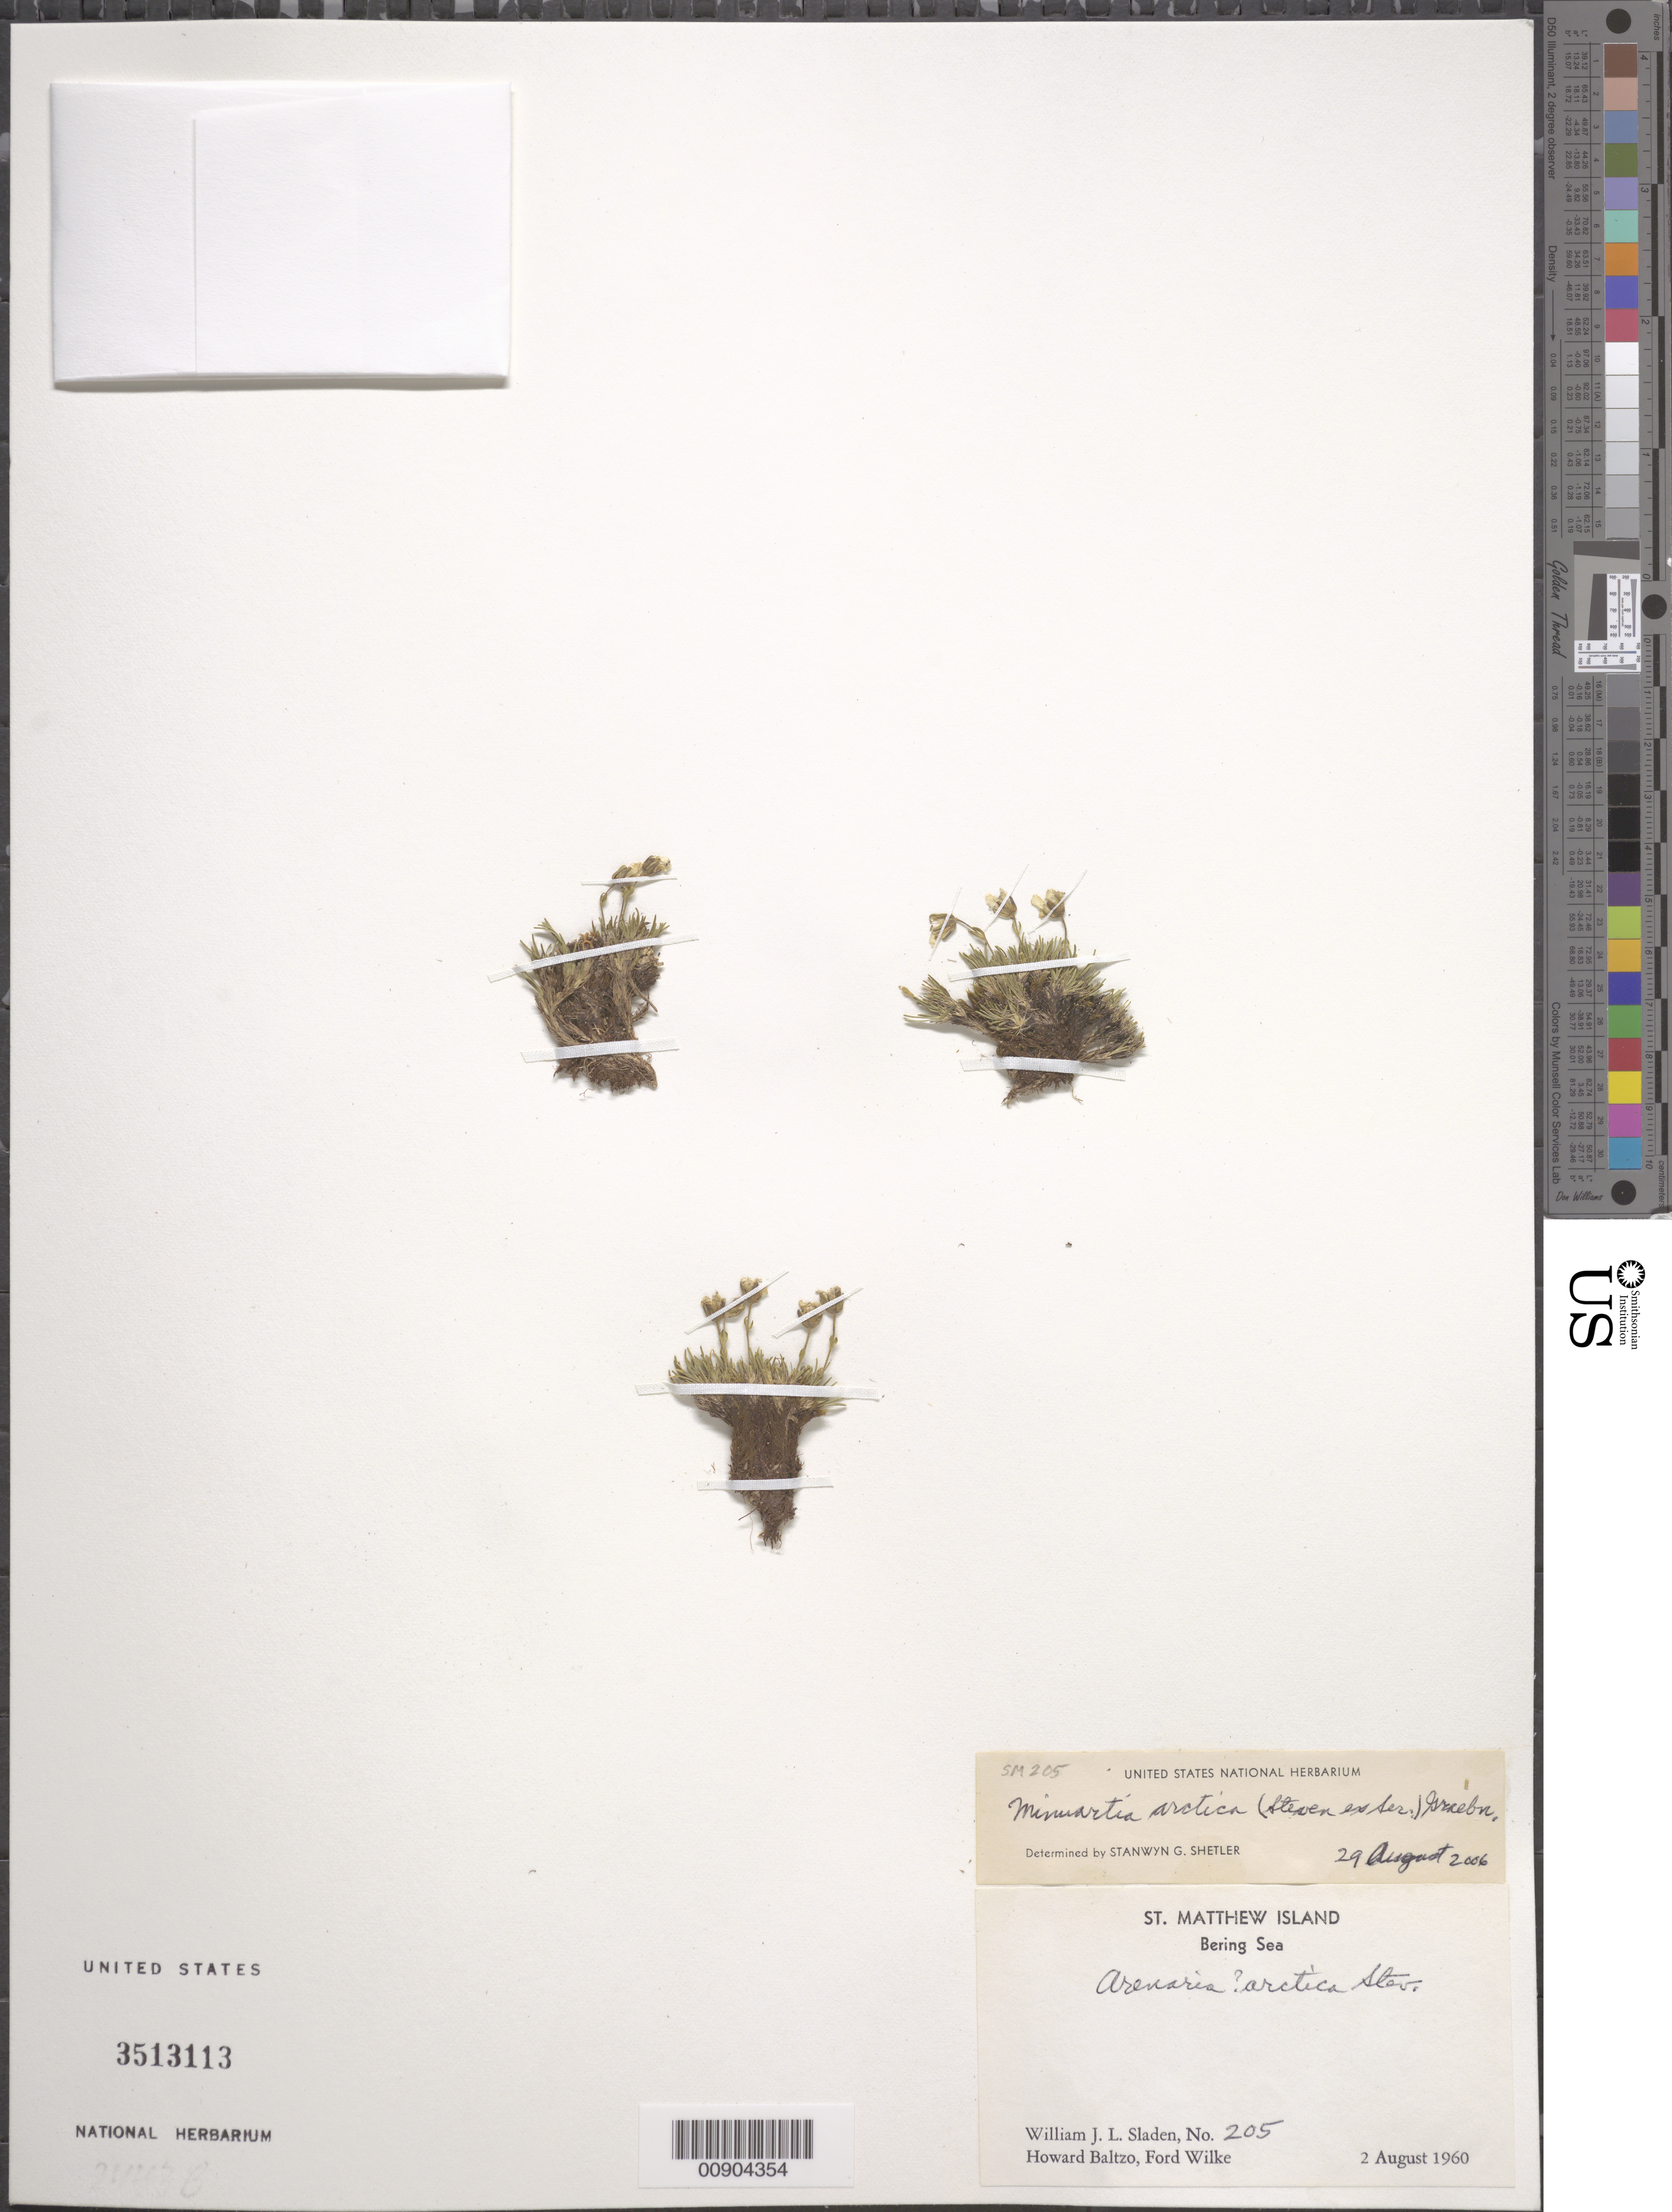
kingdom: Plantae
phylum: Tracheophyta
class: Magnoliopsida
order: Caryophyllales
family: Caryophyllaceae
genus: Cherleria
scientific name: Cherleria arctica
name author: (Steven ex Ser.) A.J. Moore & Dillenb.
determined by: Strong, M. T., (US), Smithsonian Institution - National Museum of Natural History (UNITED STATES)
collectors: W. Sladen, H. Baltzo & F. Wilke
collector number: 205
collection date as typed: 02 Aug 1960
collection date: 1960-08-02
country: United States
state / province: Alaska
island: St. Matthew Island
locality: St. Matthew Island, Bering Sea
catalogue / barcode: US 3503113